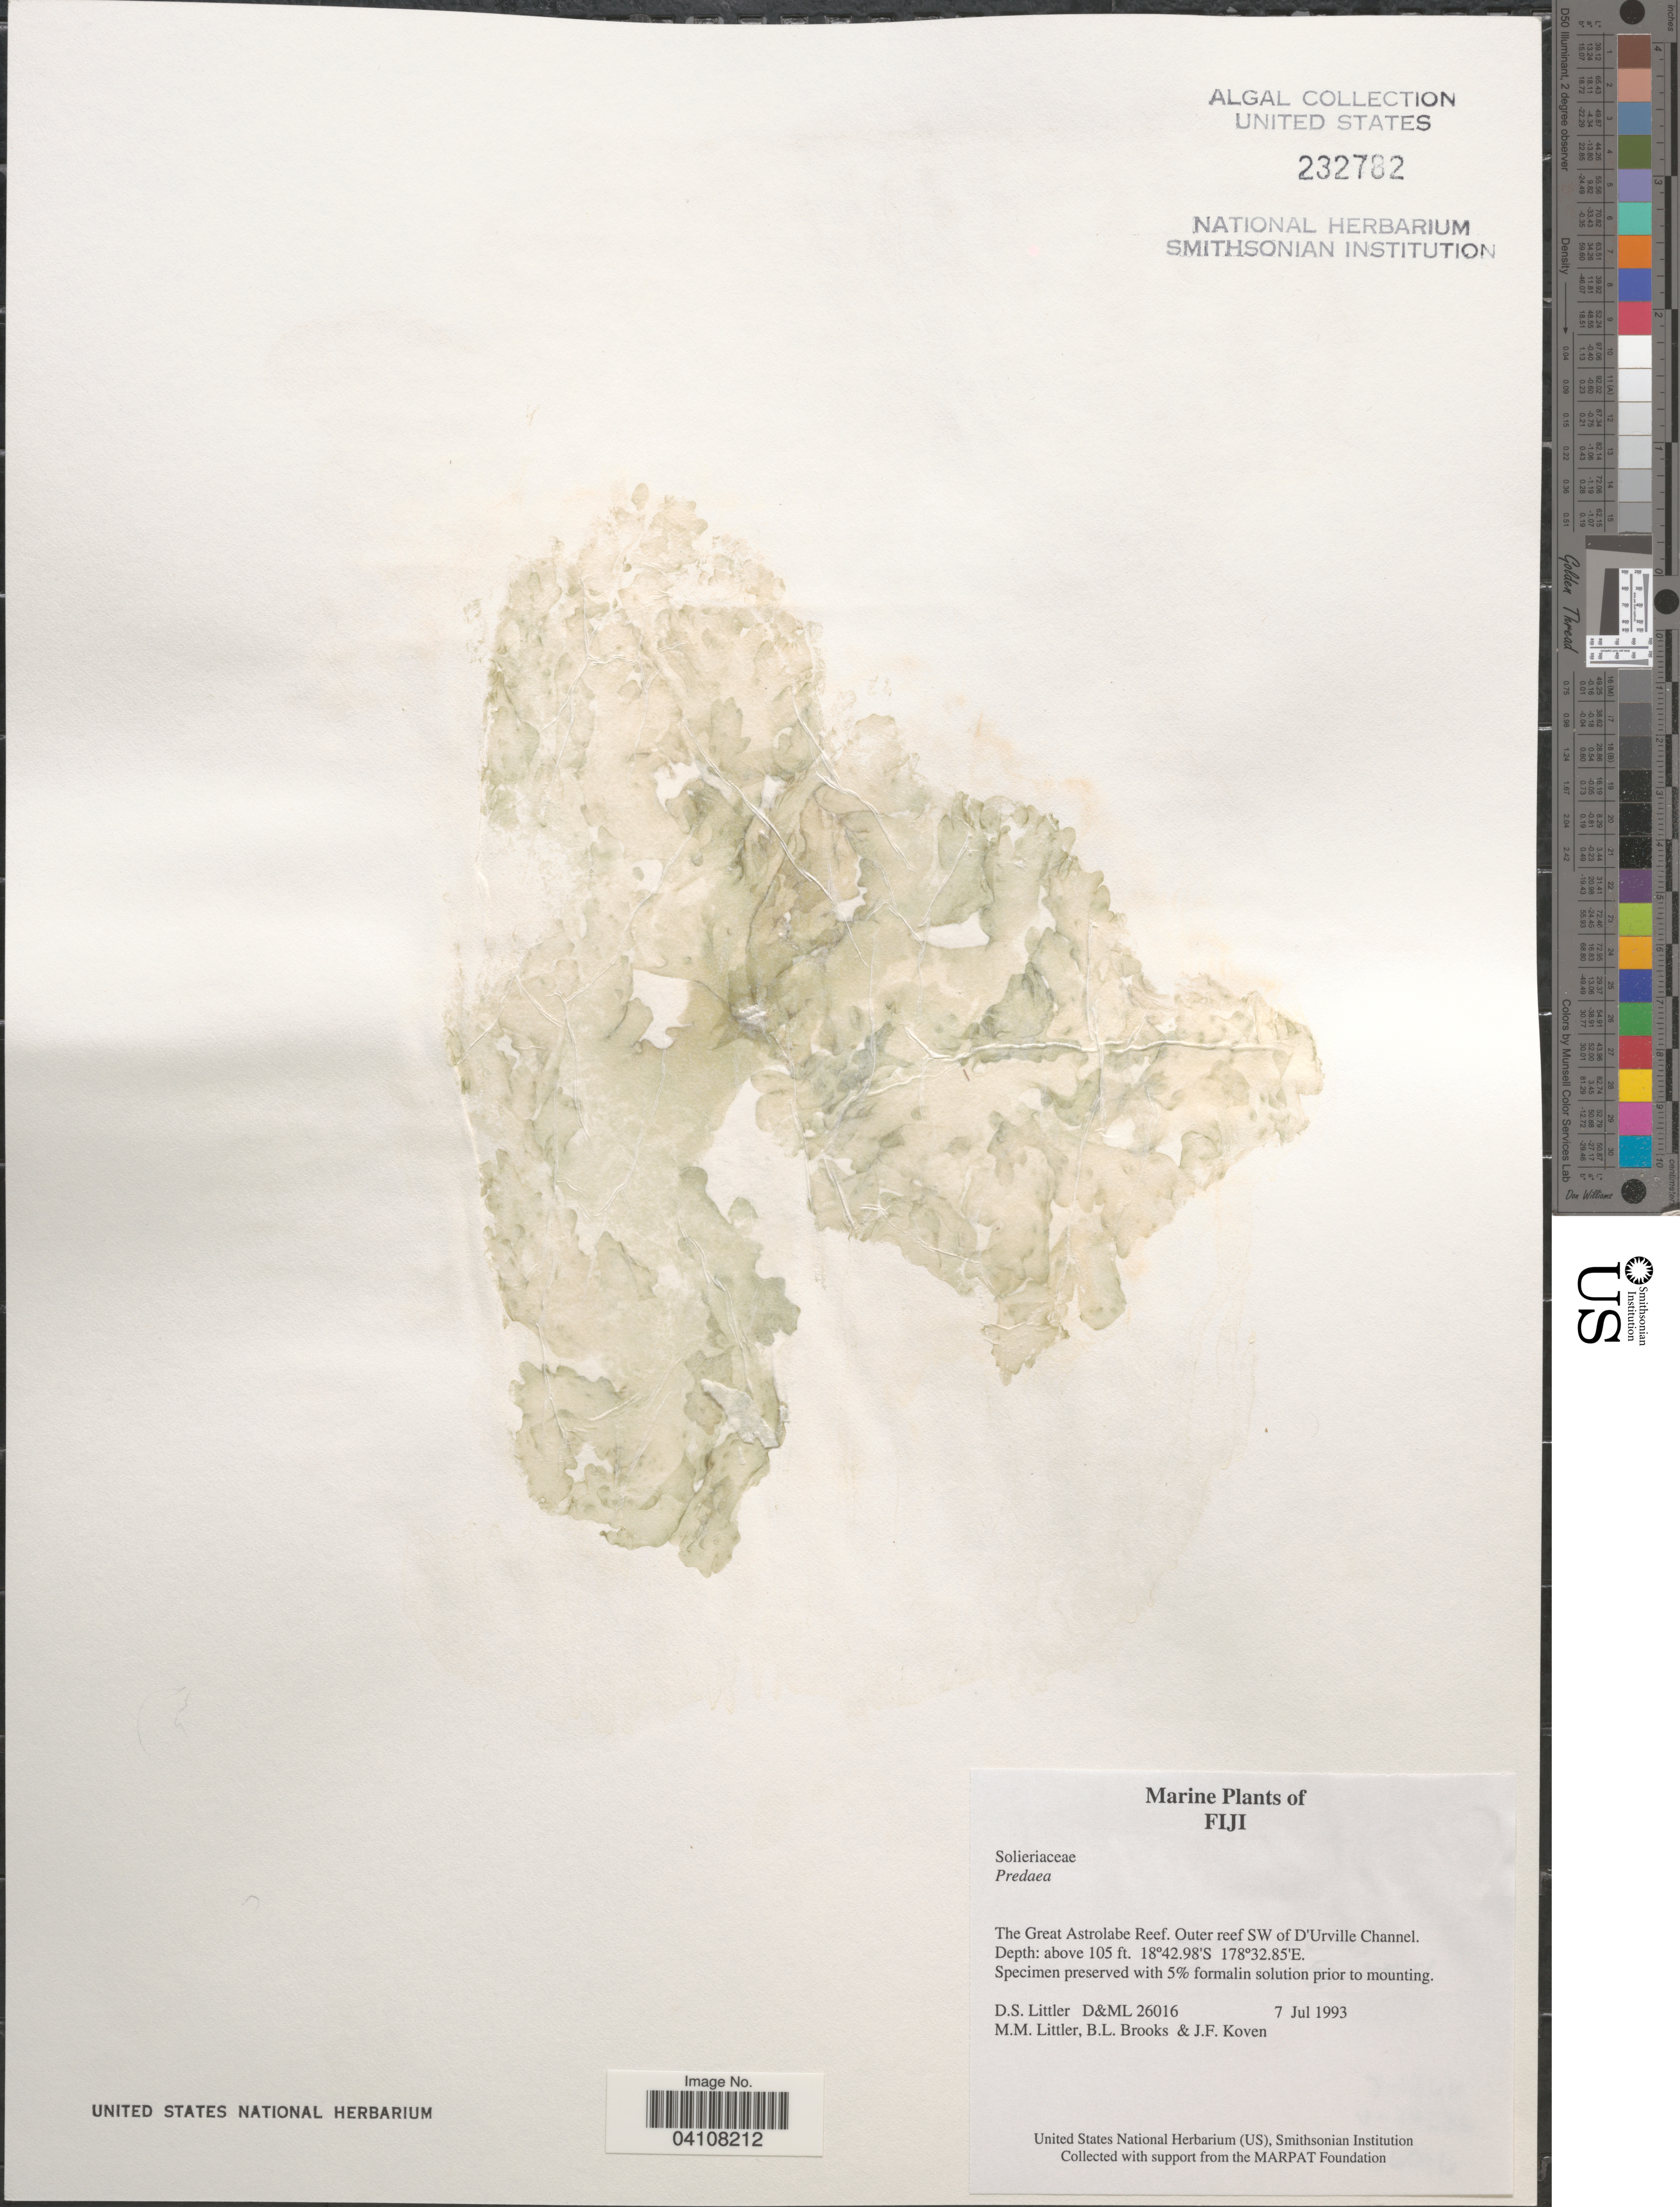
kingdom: Plantae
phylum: Rhodophyta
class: Florideophyceae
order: Nemastomatales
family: Nemastomataceae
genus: Predaea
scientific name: Predaea sp.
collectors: D. S. Littler, B. Brooks & J. Koven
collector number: D&ML26016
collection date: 1993-07-07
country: Fiji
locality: The Great Astrolabe Reef. Outer reef SW of D'Urville Channel.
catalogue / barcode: US 232782